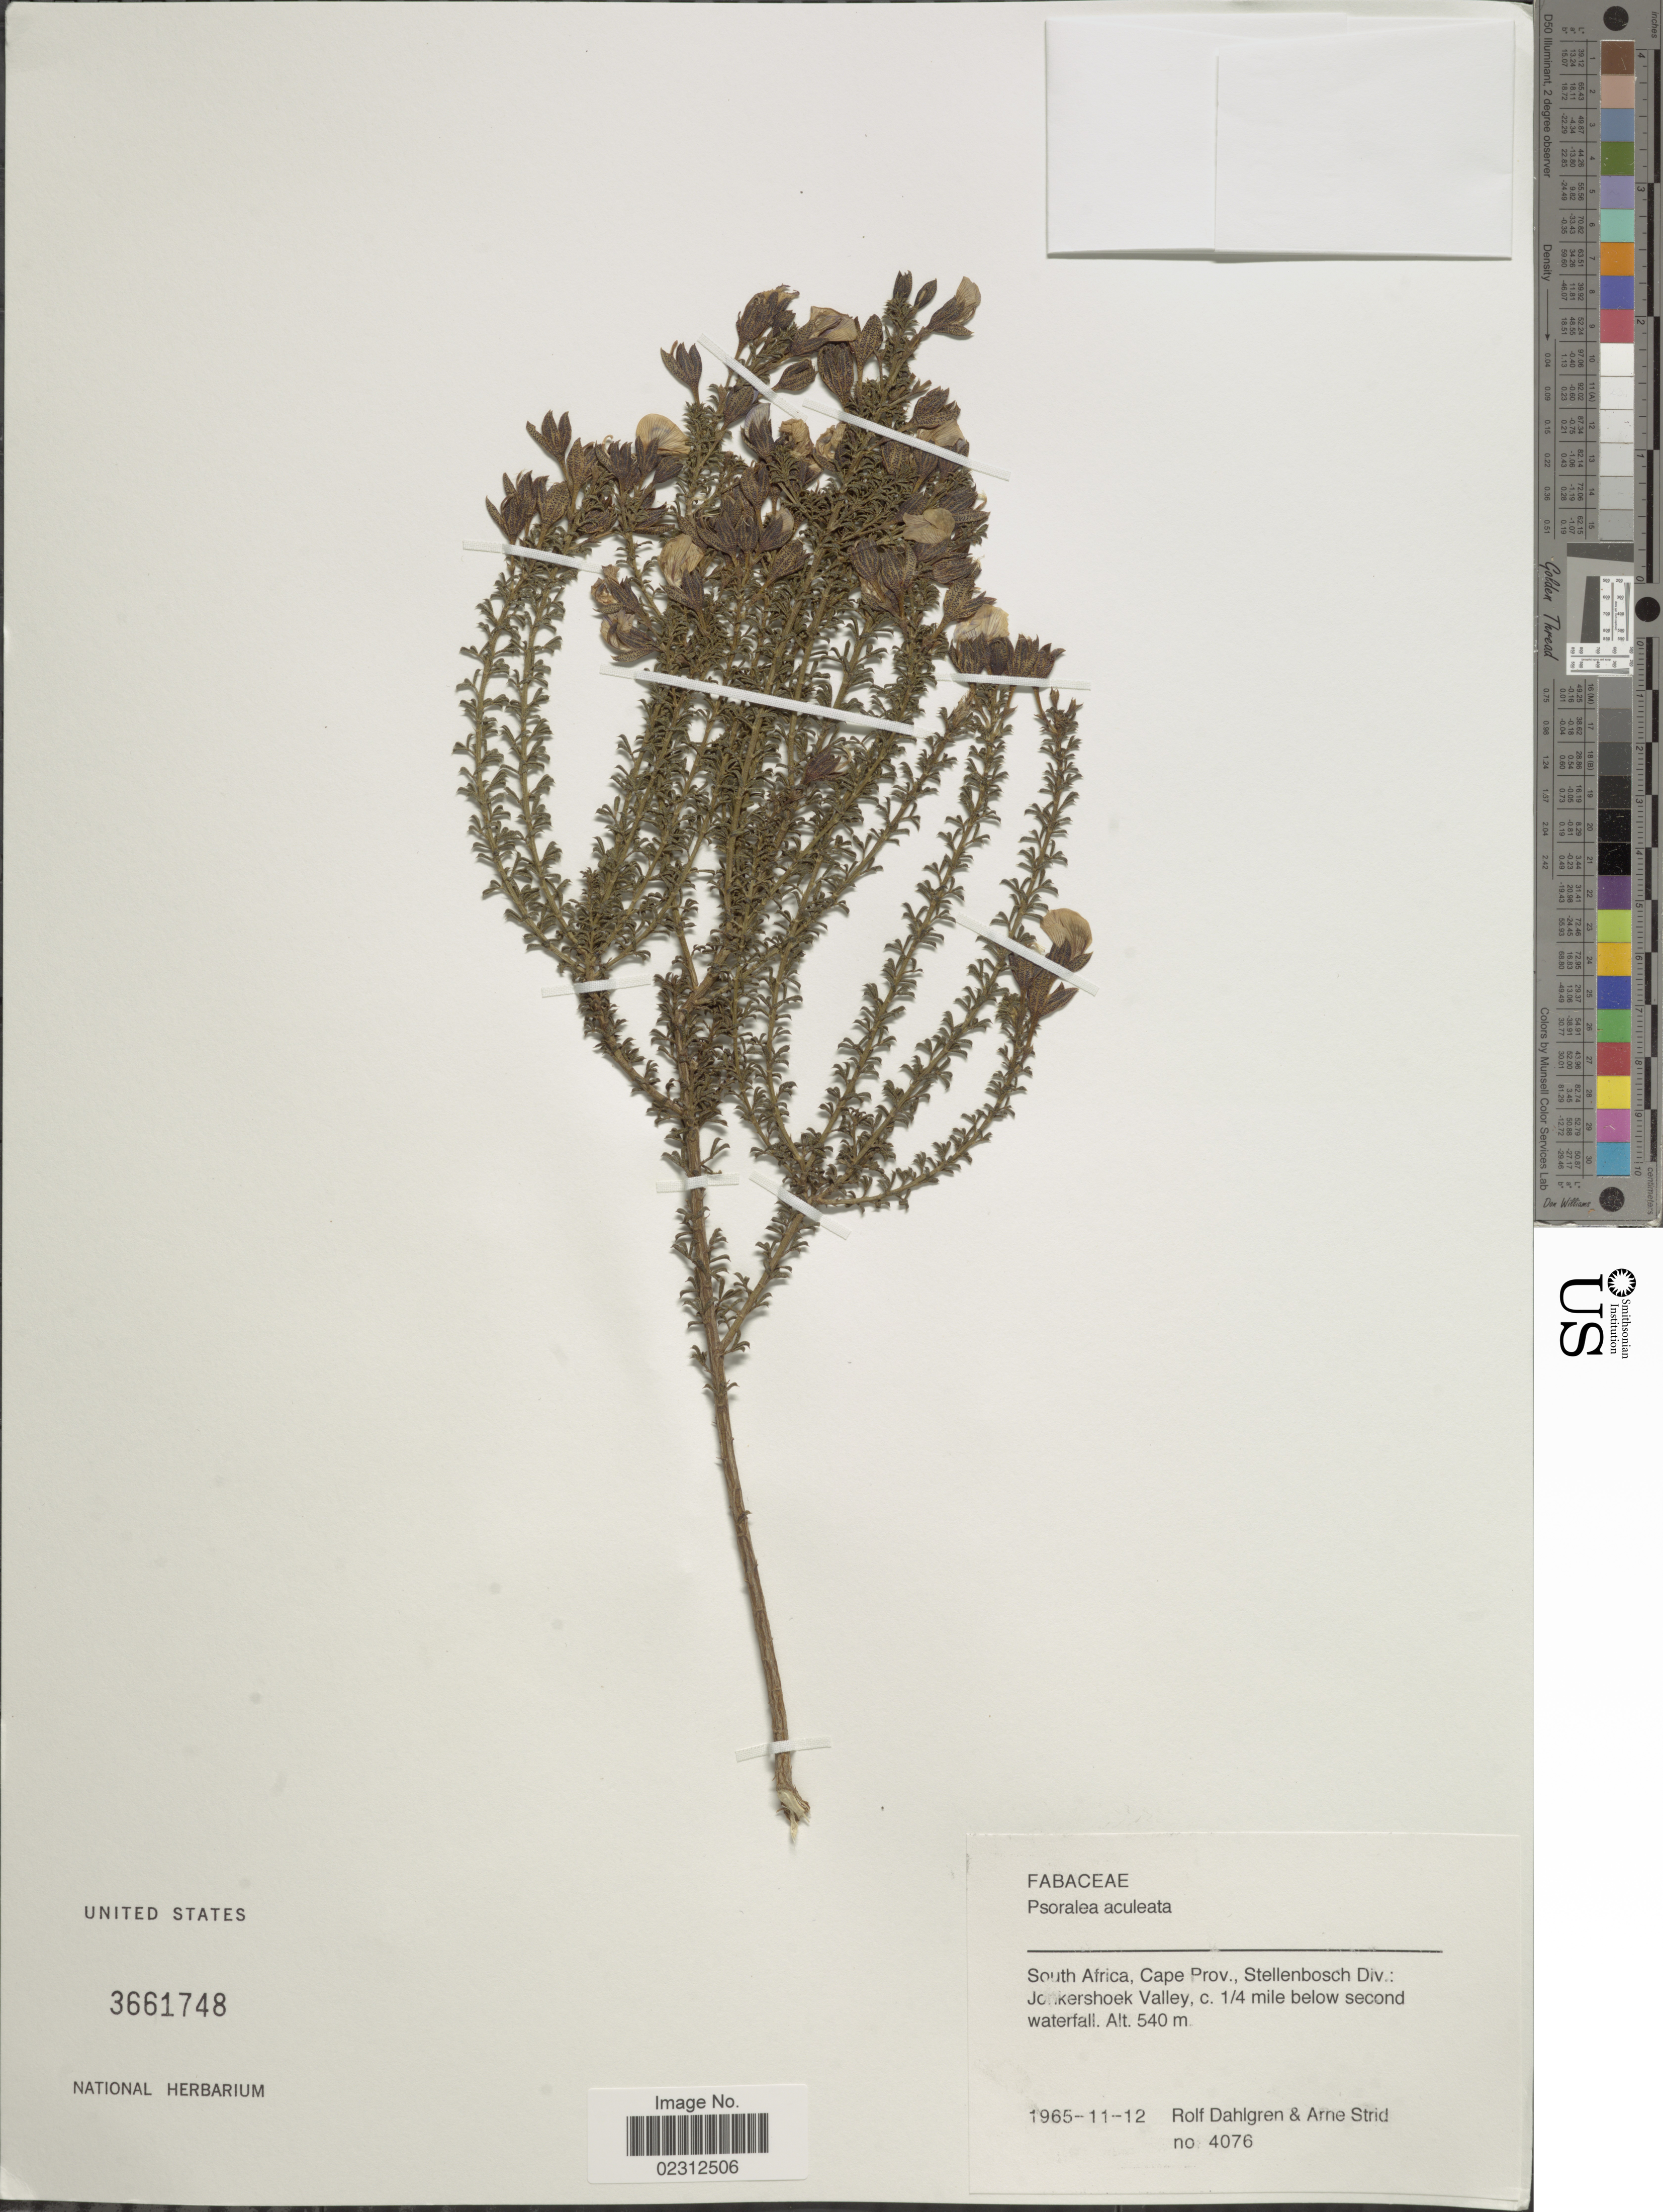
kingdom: Plantae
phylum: Tracheophyta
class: Magnoliopsida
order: Fabales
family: Fabaceae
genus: Psoralea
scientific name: Psoralea aculeata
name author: L.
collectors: R. Dahlgren & A. Strid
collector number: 4076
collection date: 1965-11-12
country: South Africa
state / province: Western Cape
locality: Stellenbosch Div.: Jonkershoek Valley, c. 1/4 mile below second waterfall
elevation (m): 540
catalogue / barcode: US 3661748